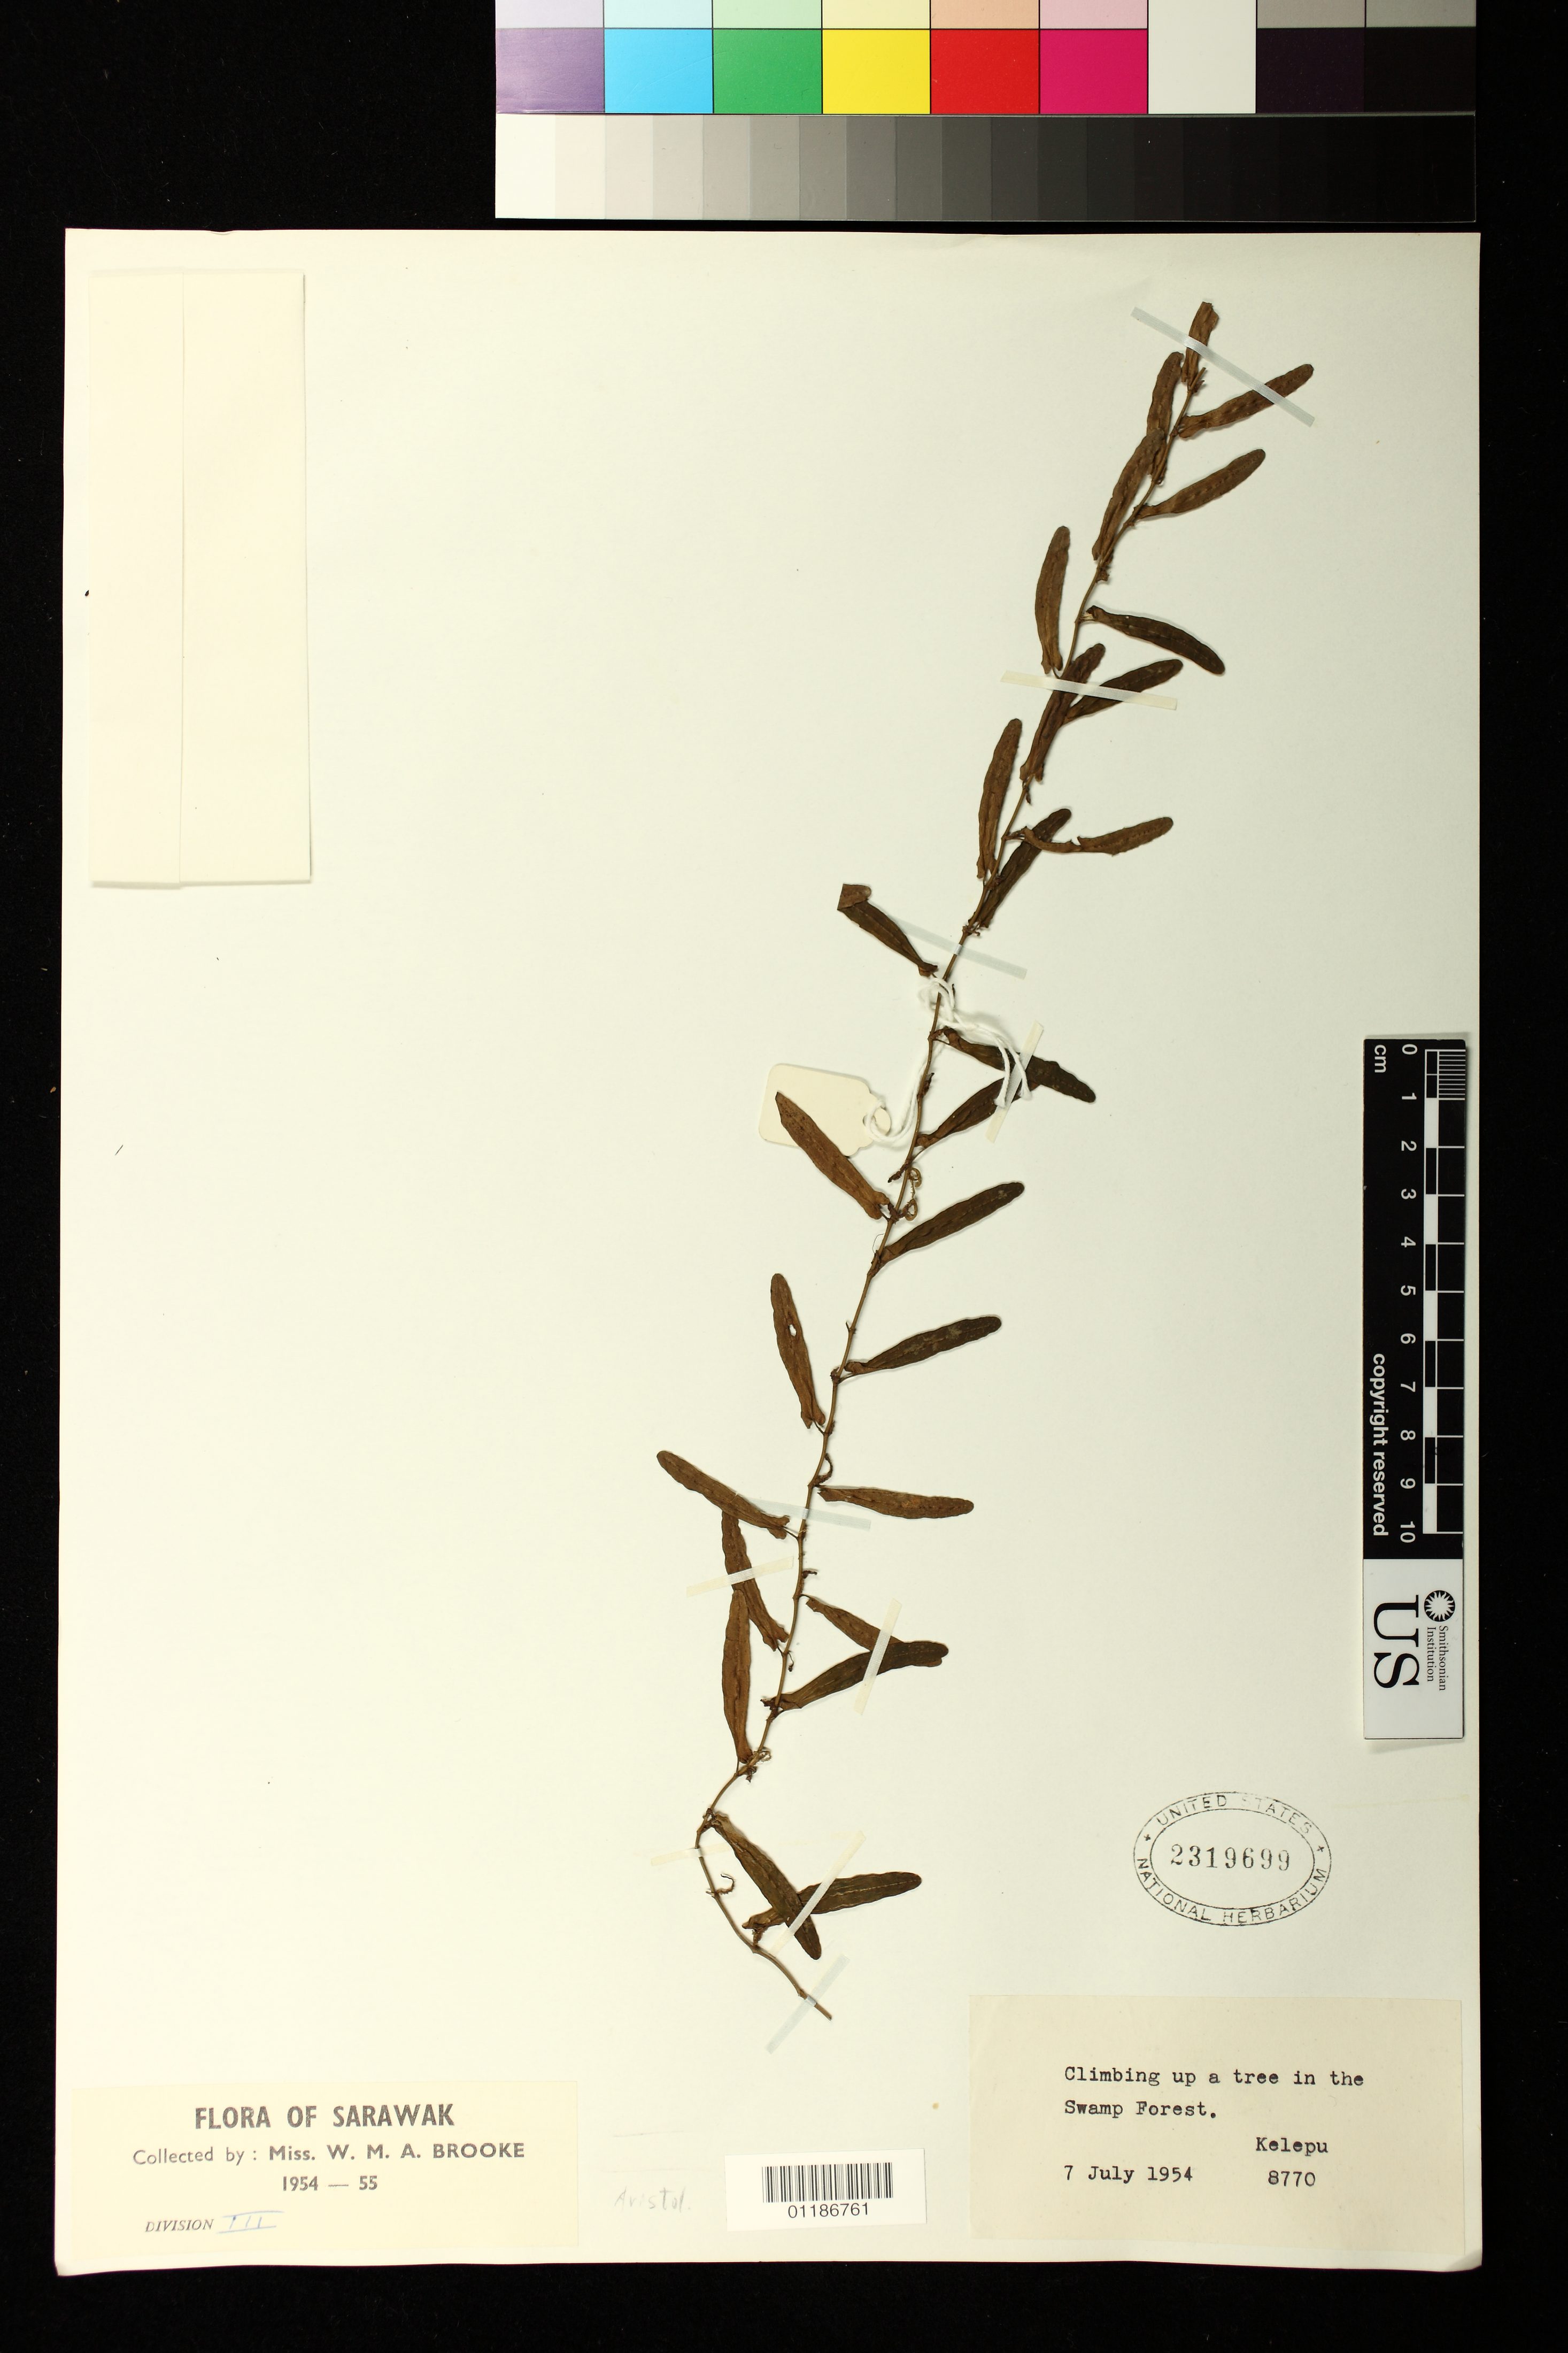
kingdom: Plantae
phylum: Tracheophyta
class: Magnoliopsida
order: Piperales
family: Aristolochiaceae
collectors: W. Brooke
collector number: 8770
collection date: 1954-07-07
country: Malaysia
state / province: Sarawak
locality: Kelepu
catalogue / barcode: US 2319699